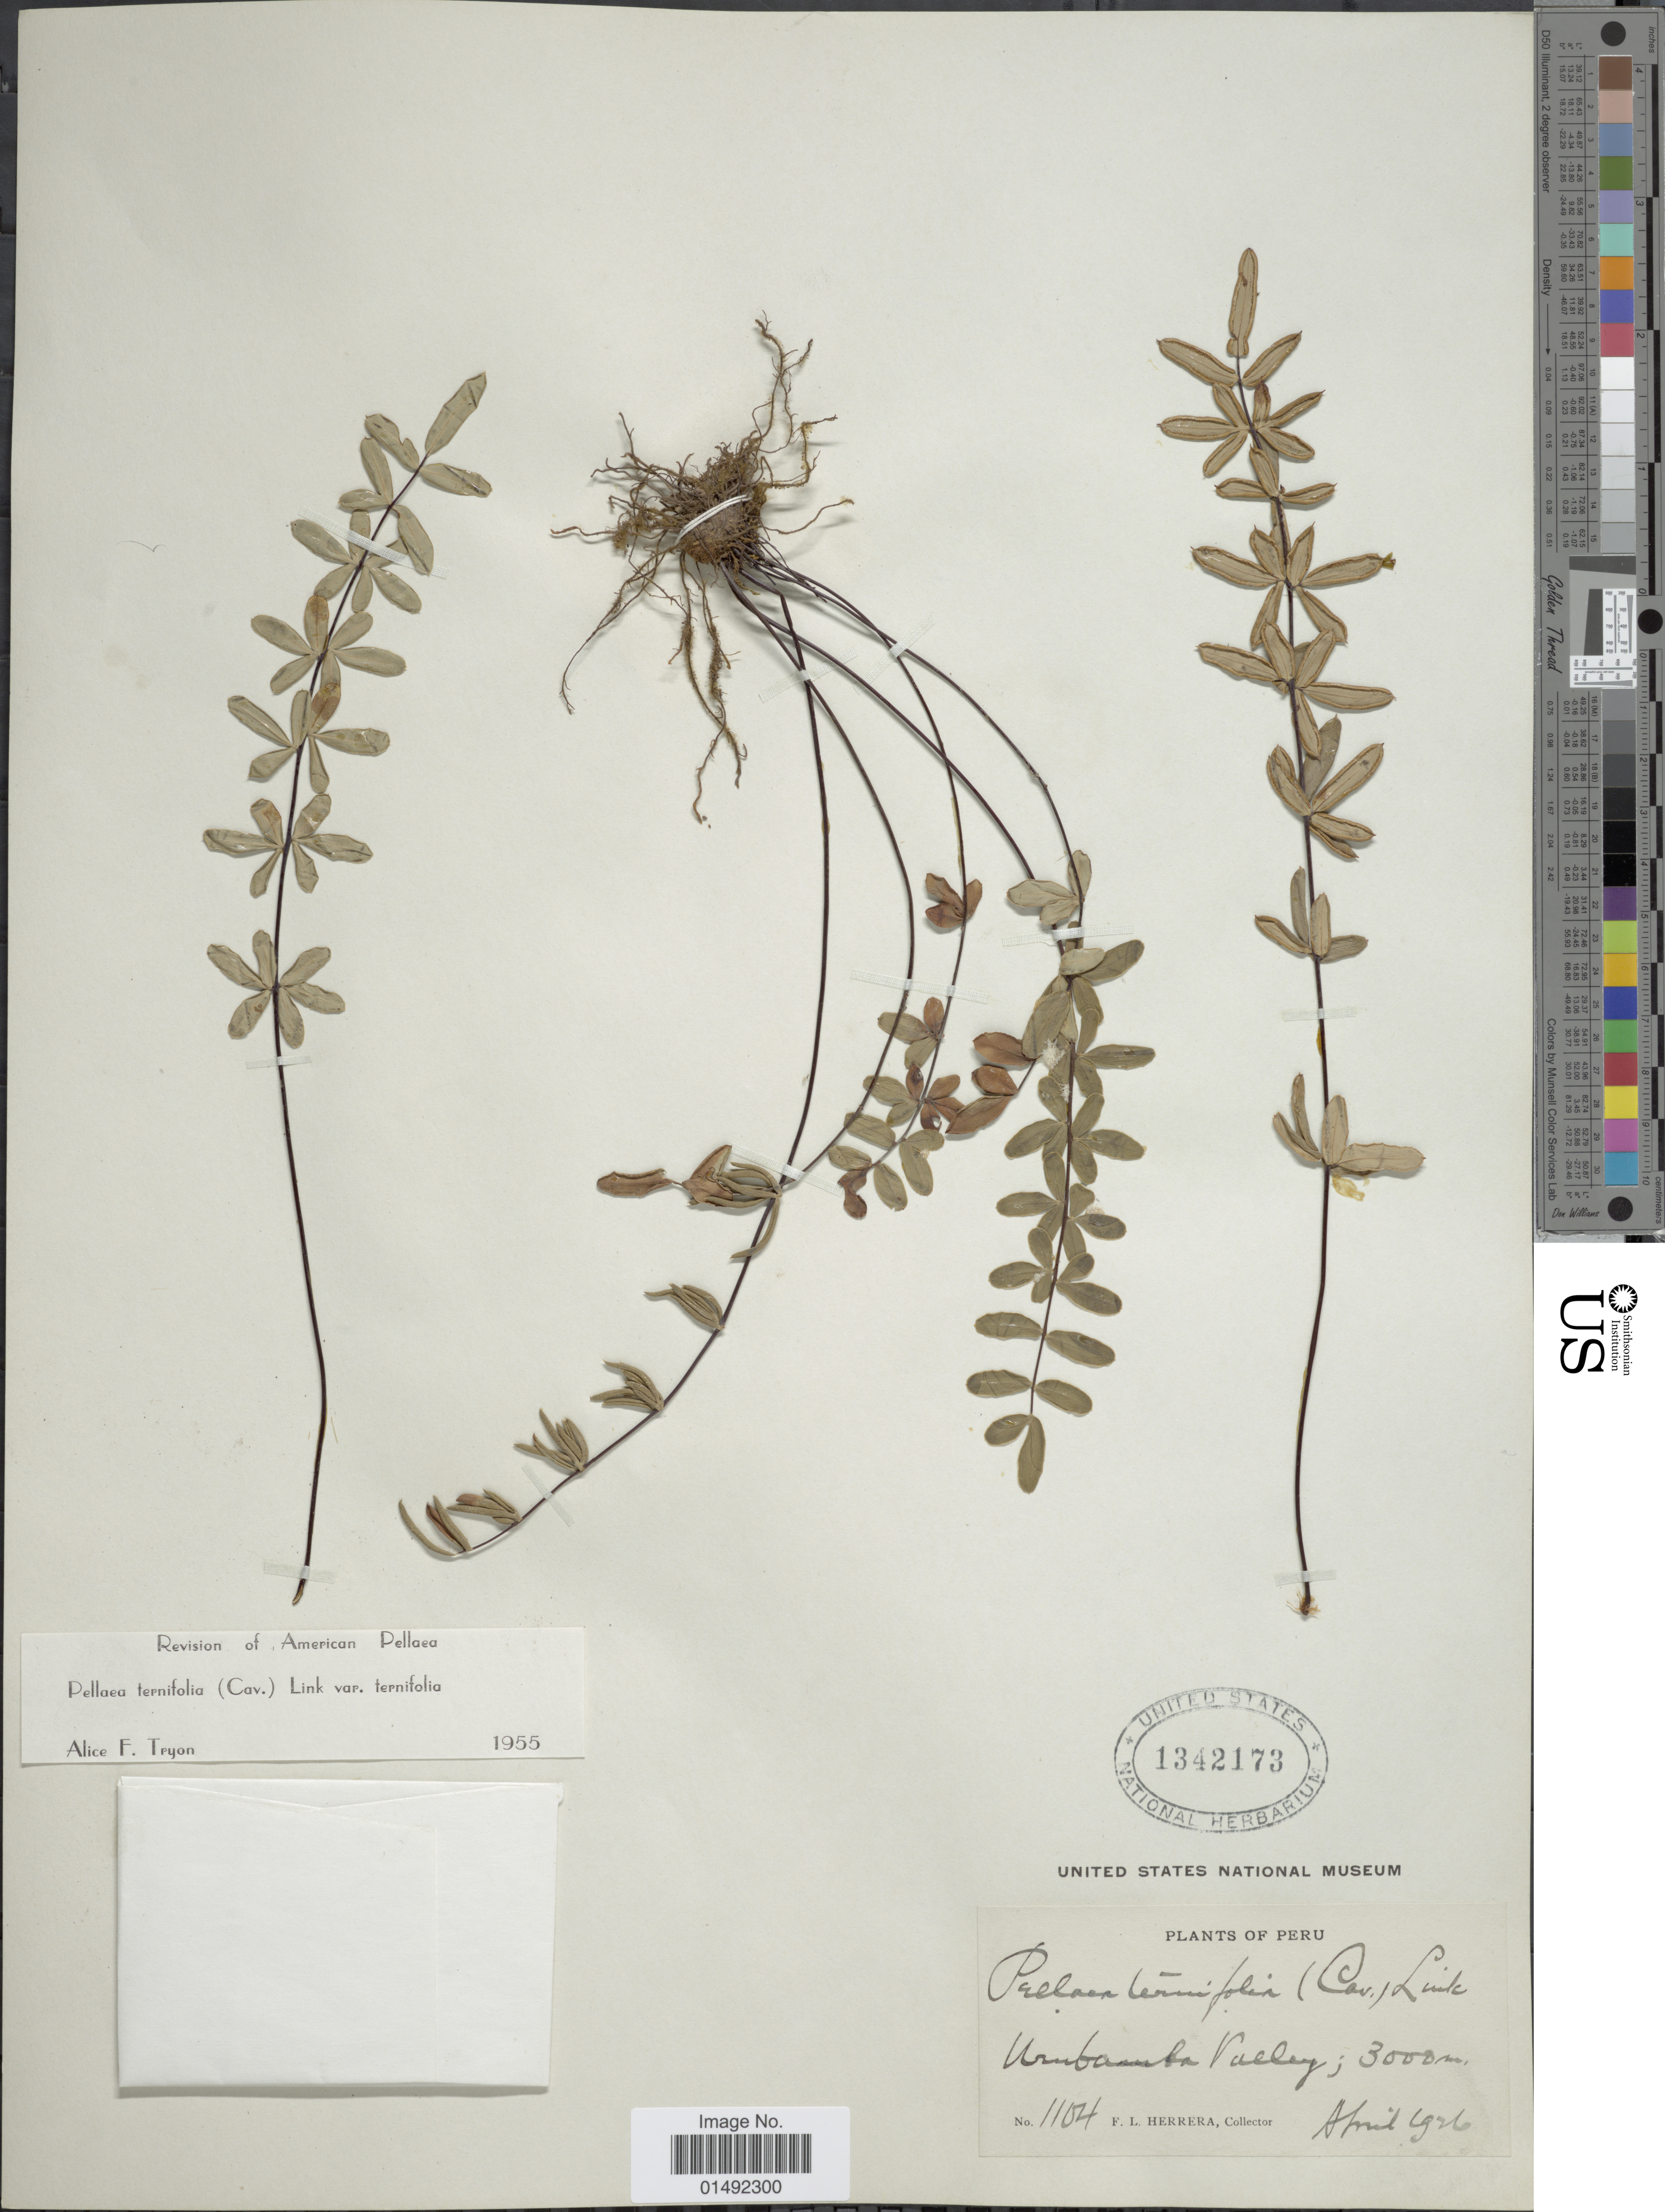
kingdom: Plantae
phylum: Tracheophyta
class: Polypodiopsida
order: Polypodiales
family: Pteridaceae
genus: Pellaea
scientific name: Pellaea ternifolia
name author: (Cav.) Link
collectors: F. L. Herrera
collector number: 1104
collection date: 1906-04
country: Peru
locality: Urubamba Valley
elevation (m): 3000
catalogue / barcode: US 1342173